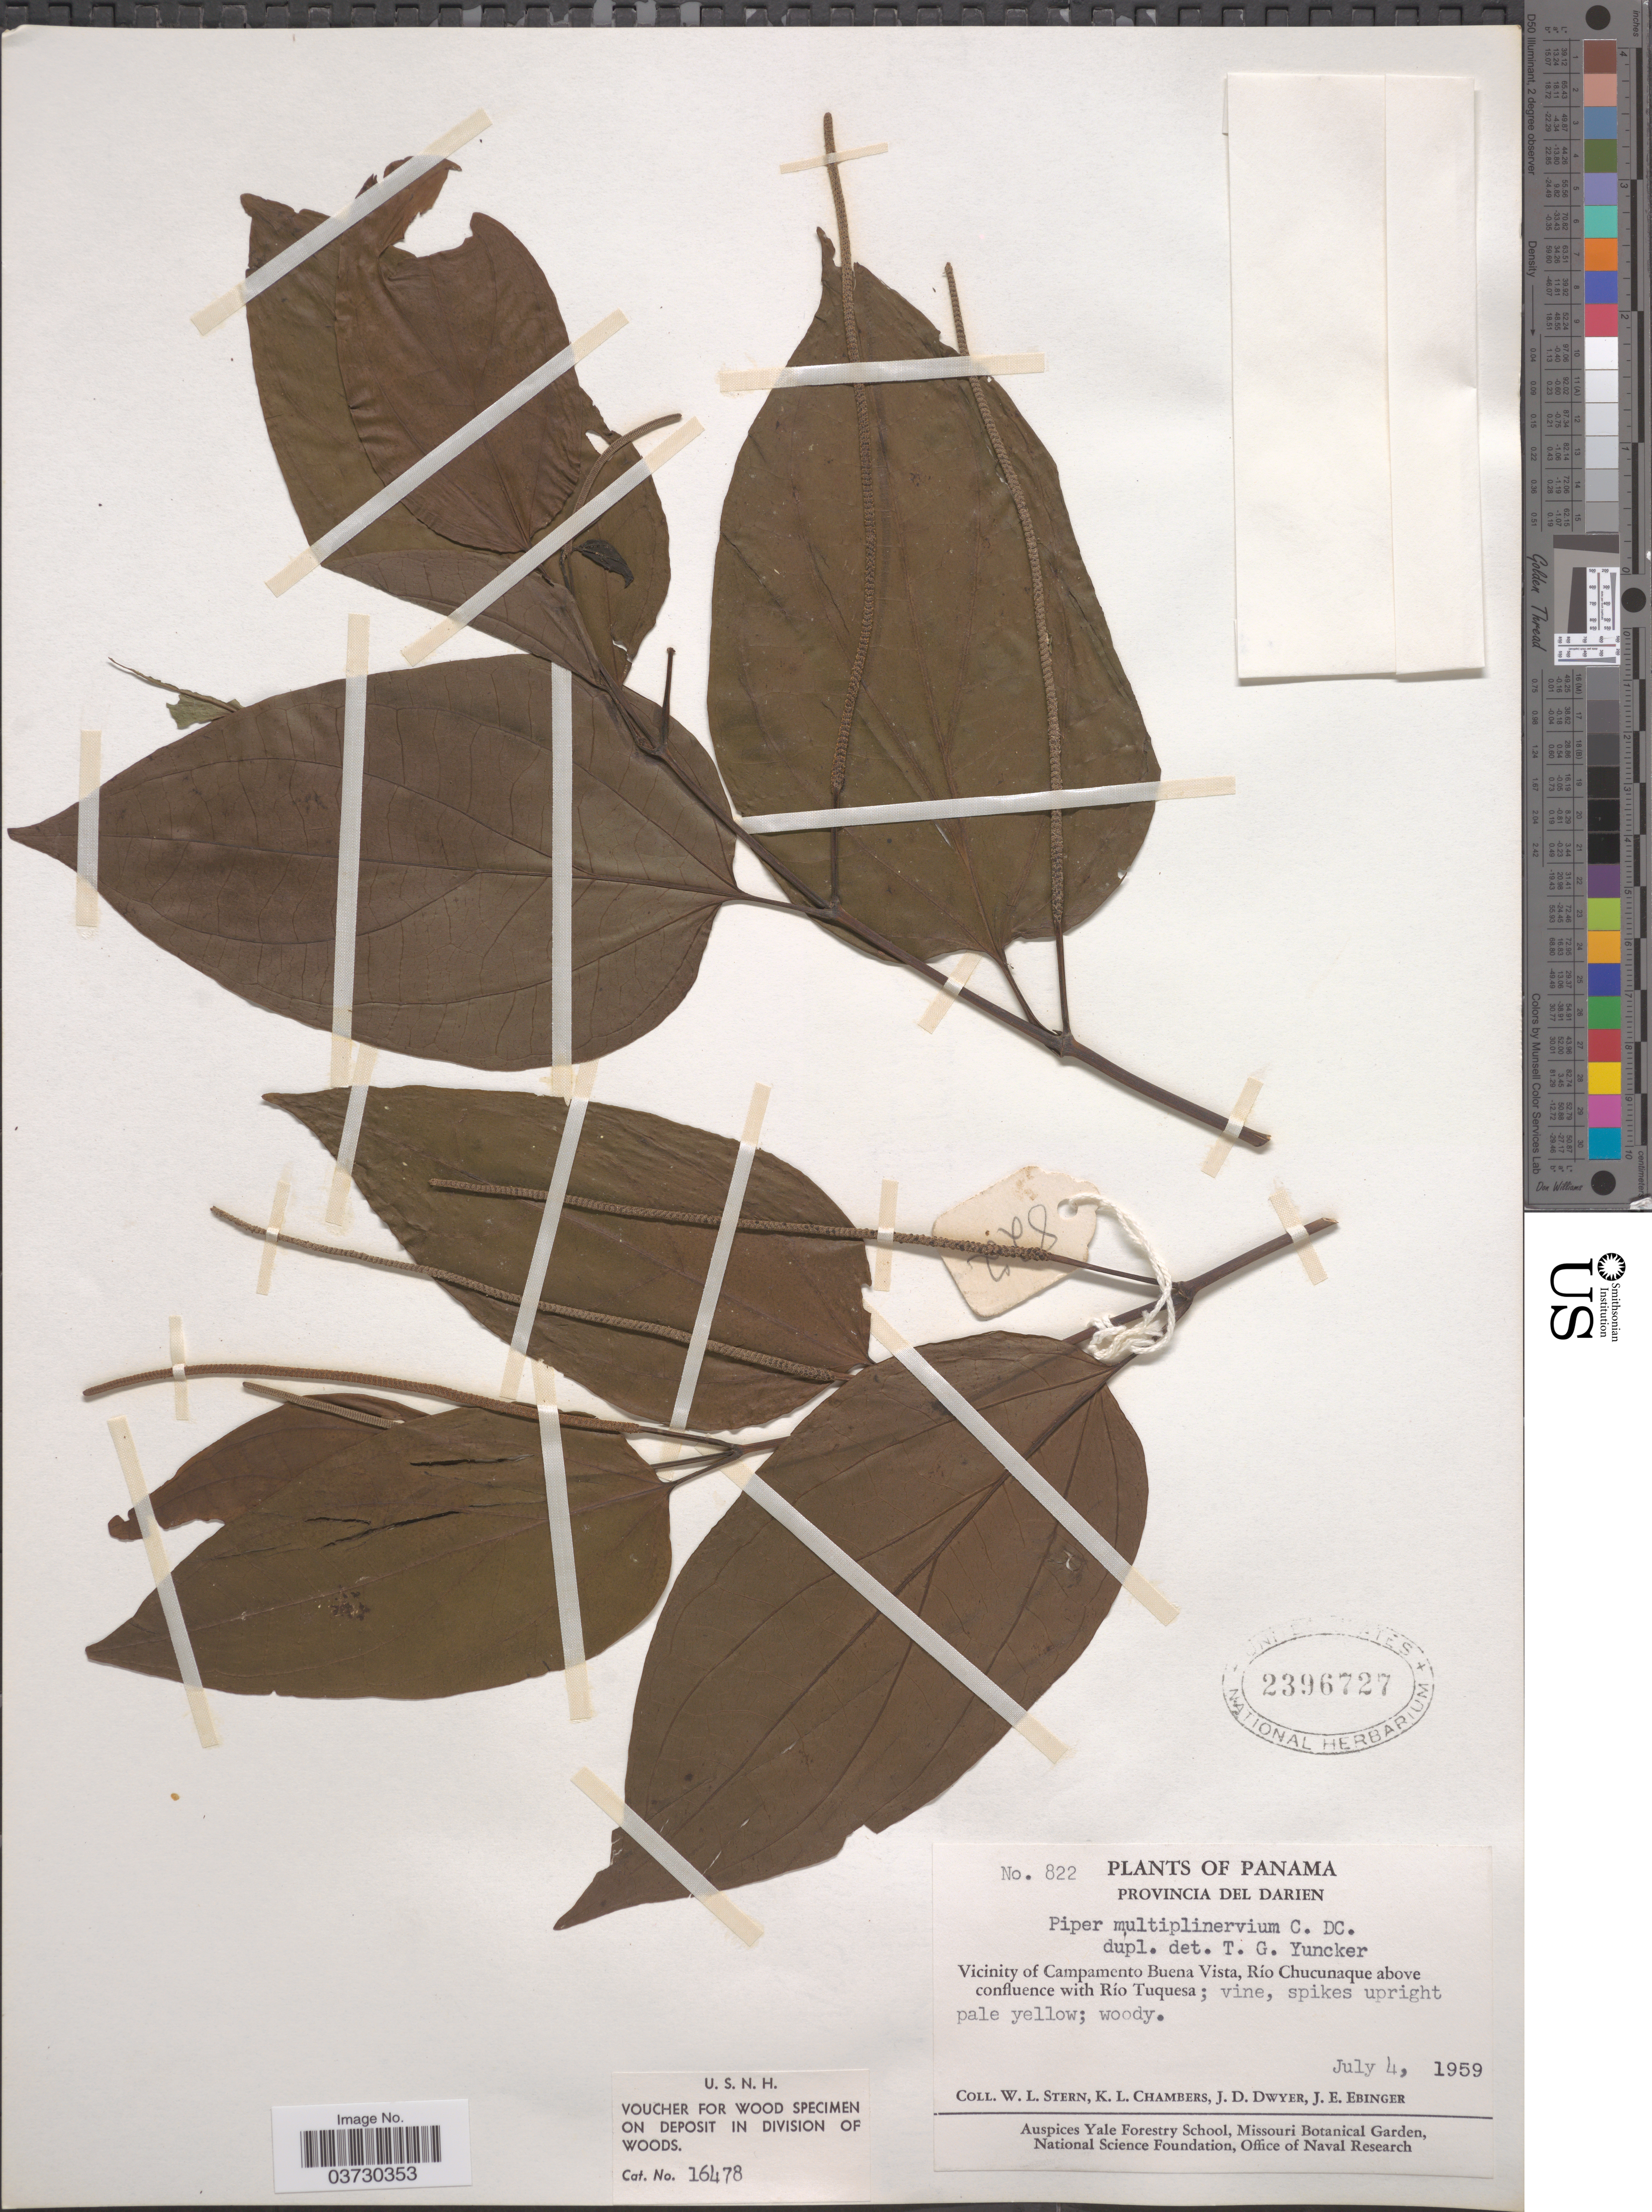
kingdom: Plantae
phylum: Tracheophyta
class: Magnoliopsida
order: Piperales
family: Piperaceae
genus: Piper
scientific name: Piper multiplinervium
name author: C. DC.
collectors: W. L. Stern, K. Chambers, J. D. Dwyer & J. Ebinger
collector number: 822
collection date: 1959-07-04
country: Panama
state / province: Darien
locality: Vicinity of Campamento Buena Vista, Río Chucunaque above confluence with Río Tuquesa.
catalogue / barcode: US 2396727